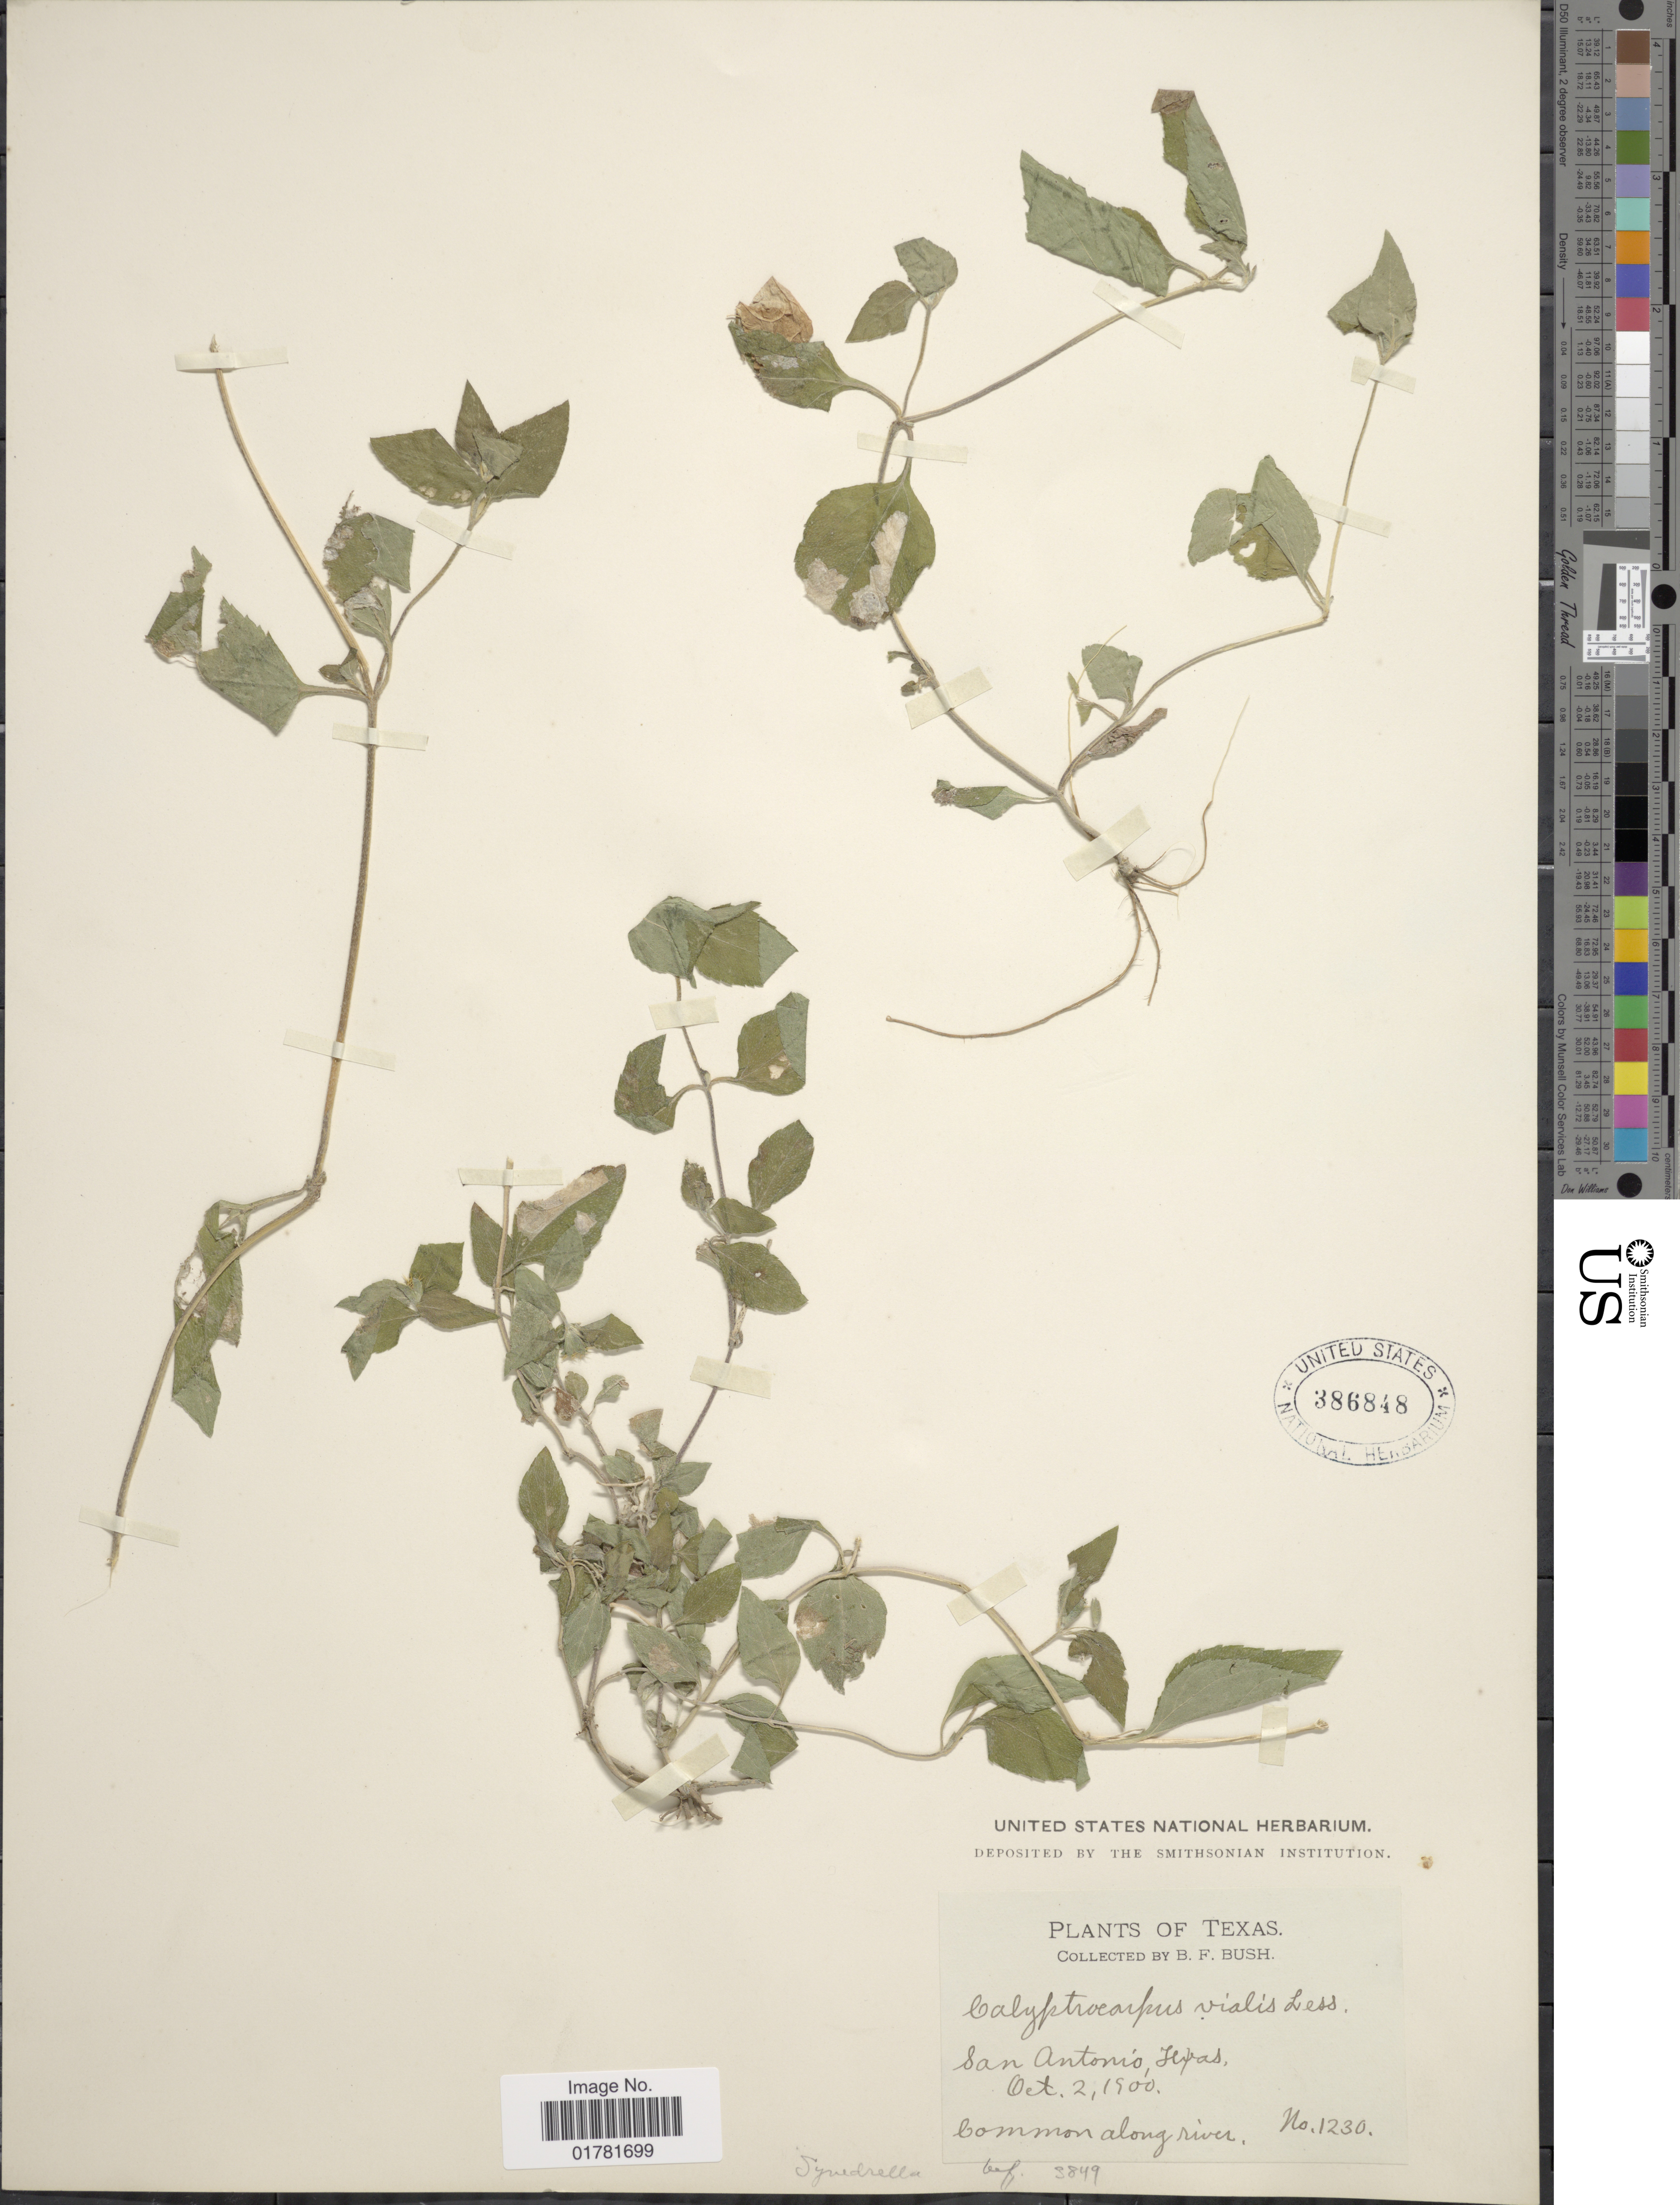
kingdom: Plantae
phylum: Tracheophyta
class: Magnoliopsida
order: Asterales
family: Asteraceae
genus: Calyptocarpus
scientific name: Calyptocarpus vialis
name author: Less.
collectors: B. F. Bush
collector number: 1230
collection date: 1900-10-02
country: United States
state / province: Texas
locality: San Antonio, Common along river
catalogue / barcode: US 386848